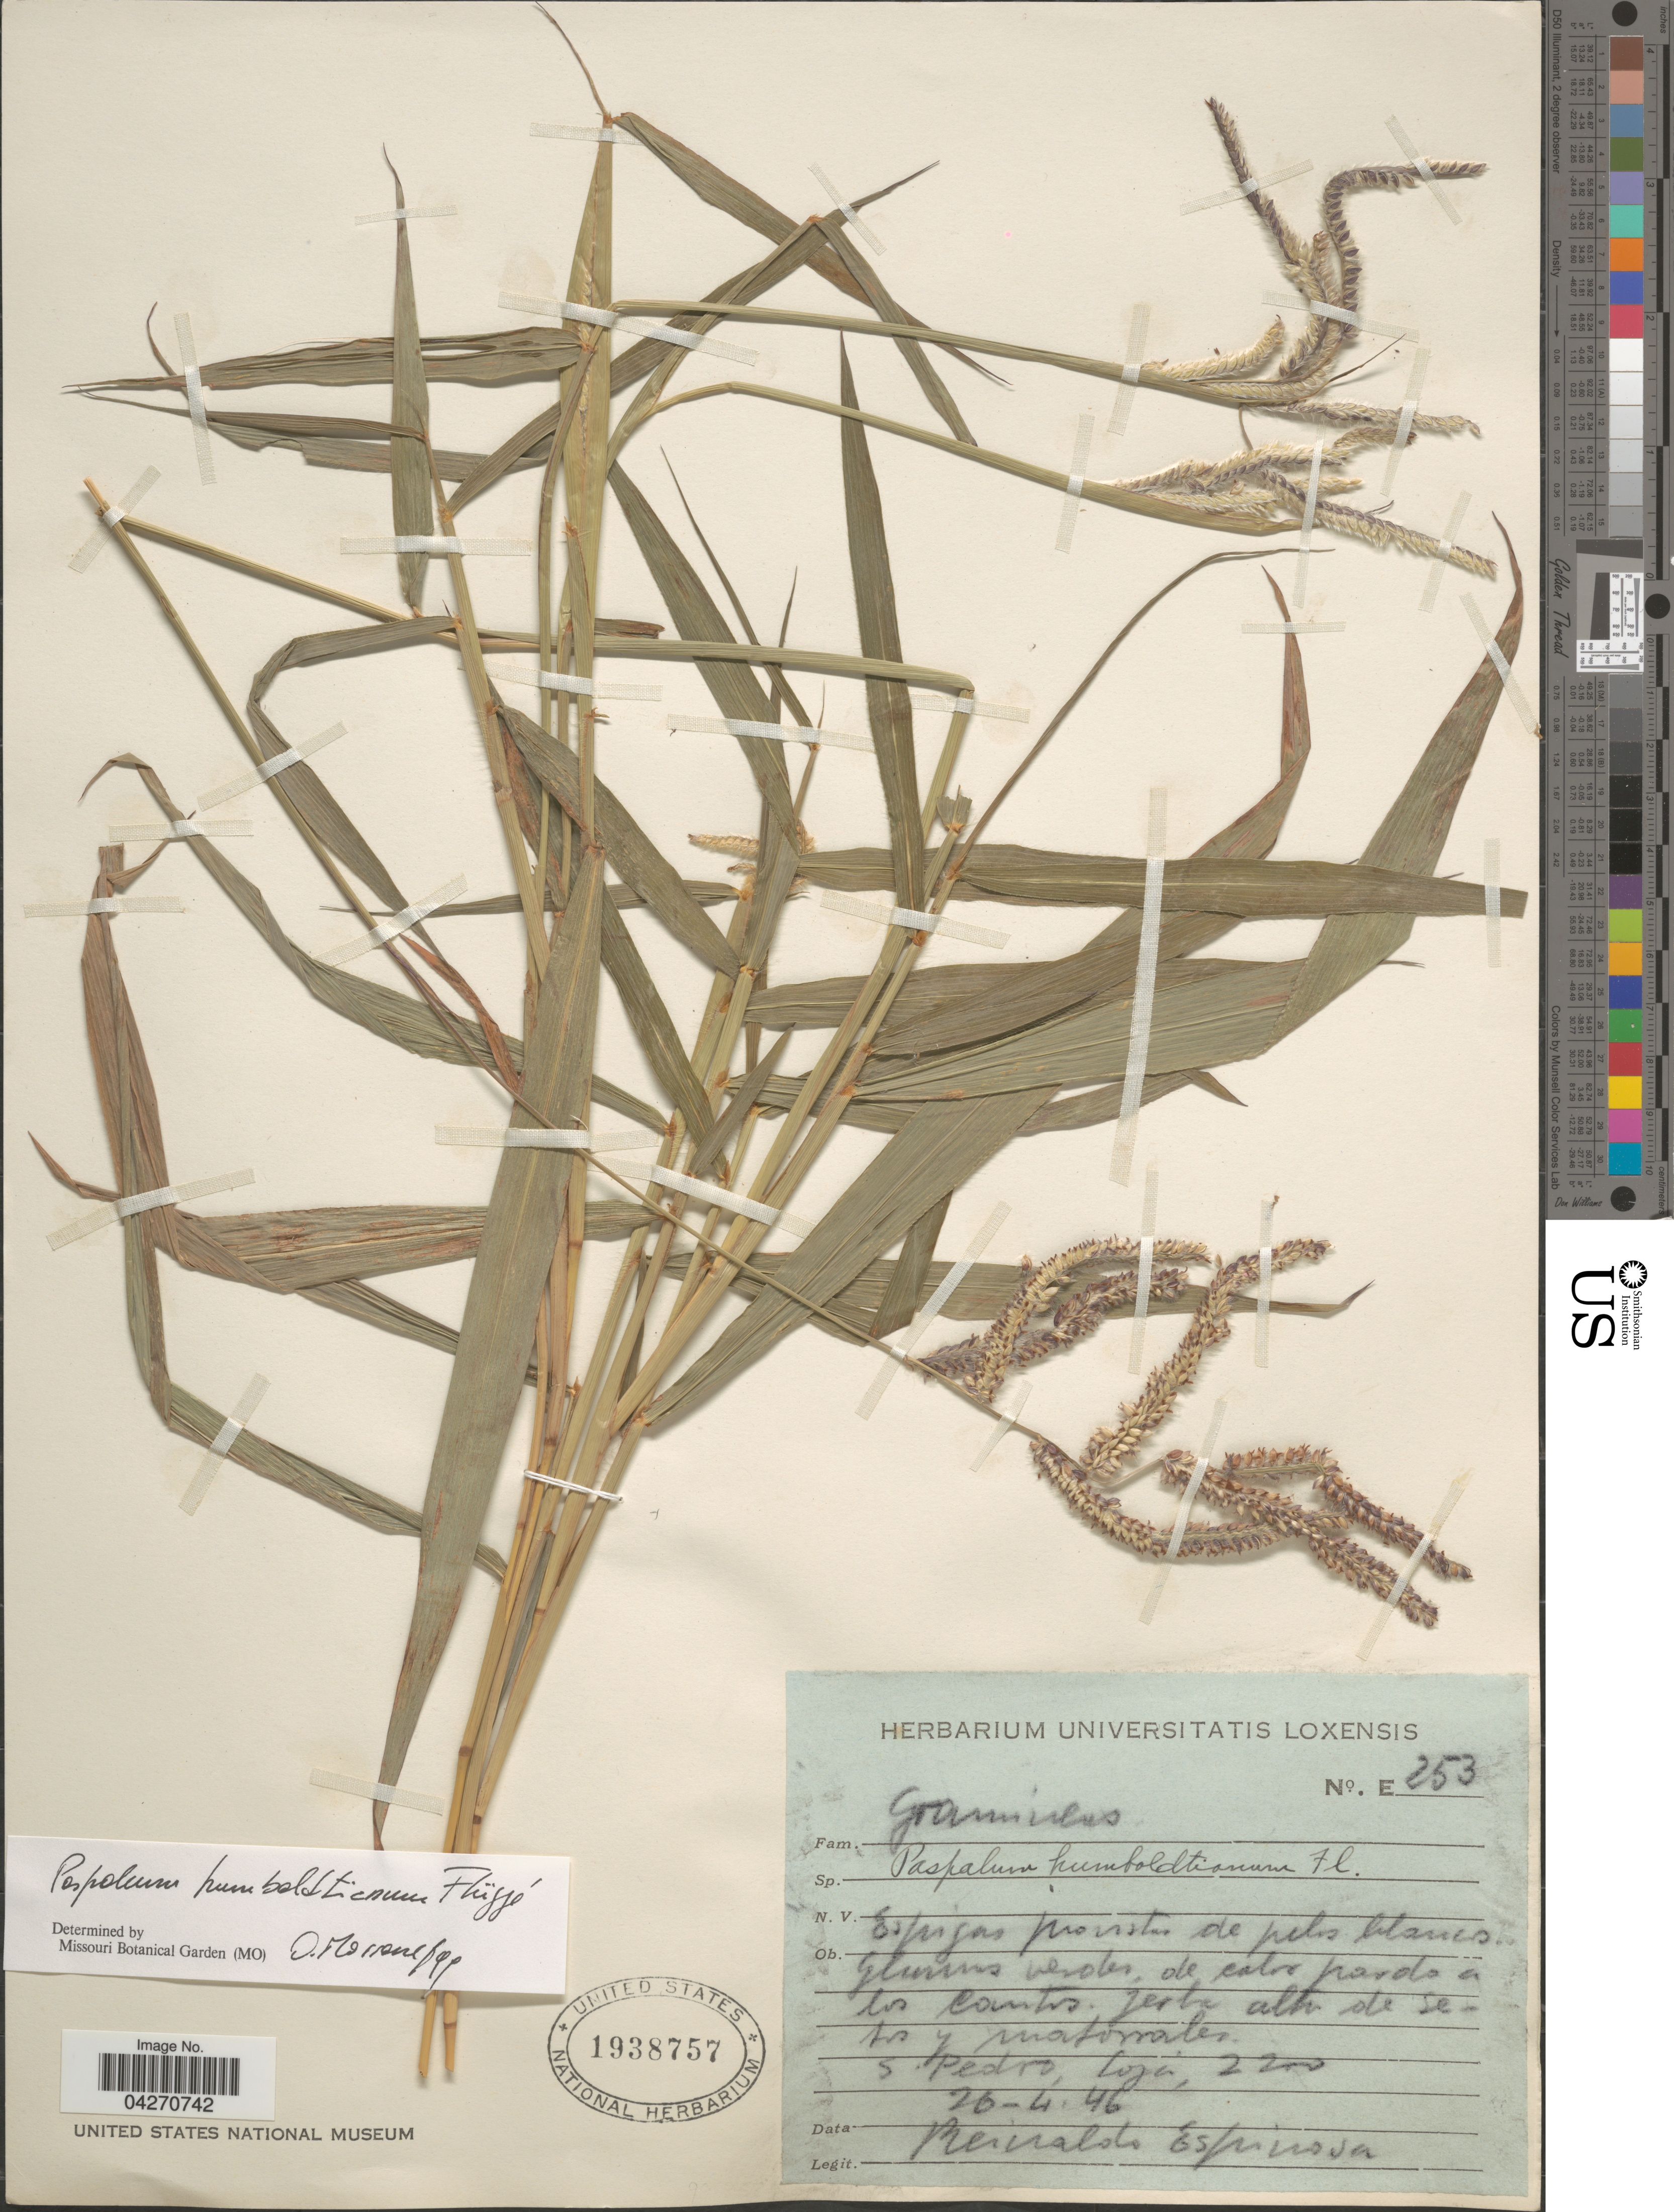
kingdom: Plantae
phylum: Tracheophyta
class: Liliopsida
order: Poales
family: Poaceae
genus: Paspalum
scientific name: Paspalum humboldtianum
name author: Flüggé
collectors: R. Espinosa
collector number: E253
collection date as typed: Transcribed d/m/y: 26/4/46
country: Ecuador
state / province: Loja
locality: S. Pedro.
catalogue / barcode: US 1938757